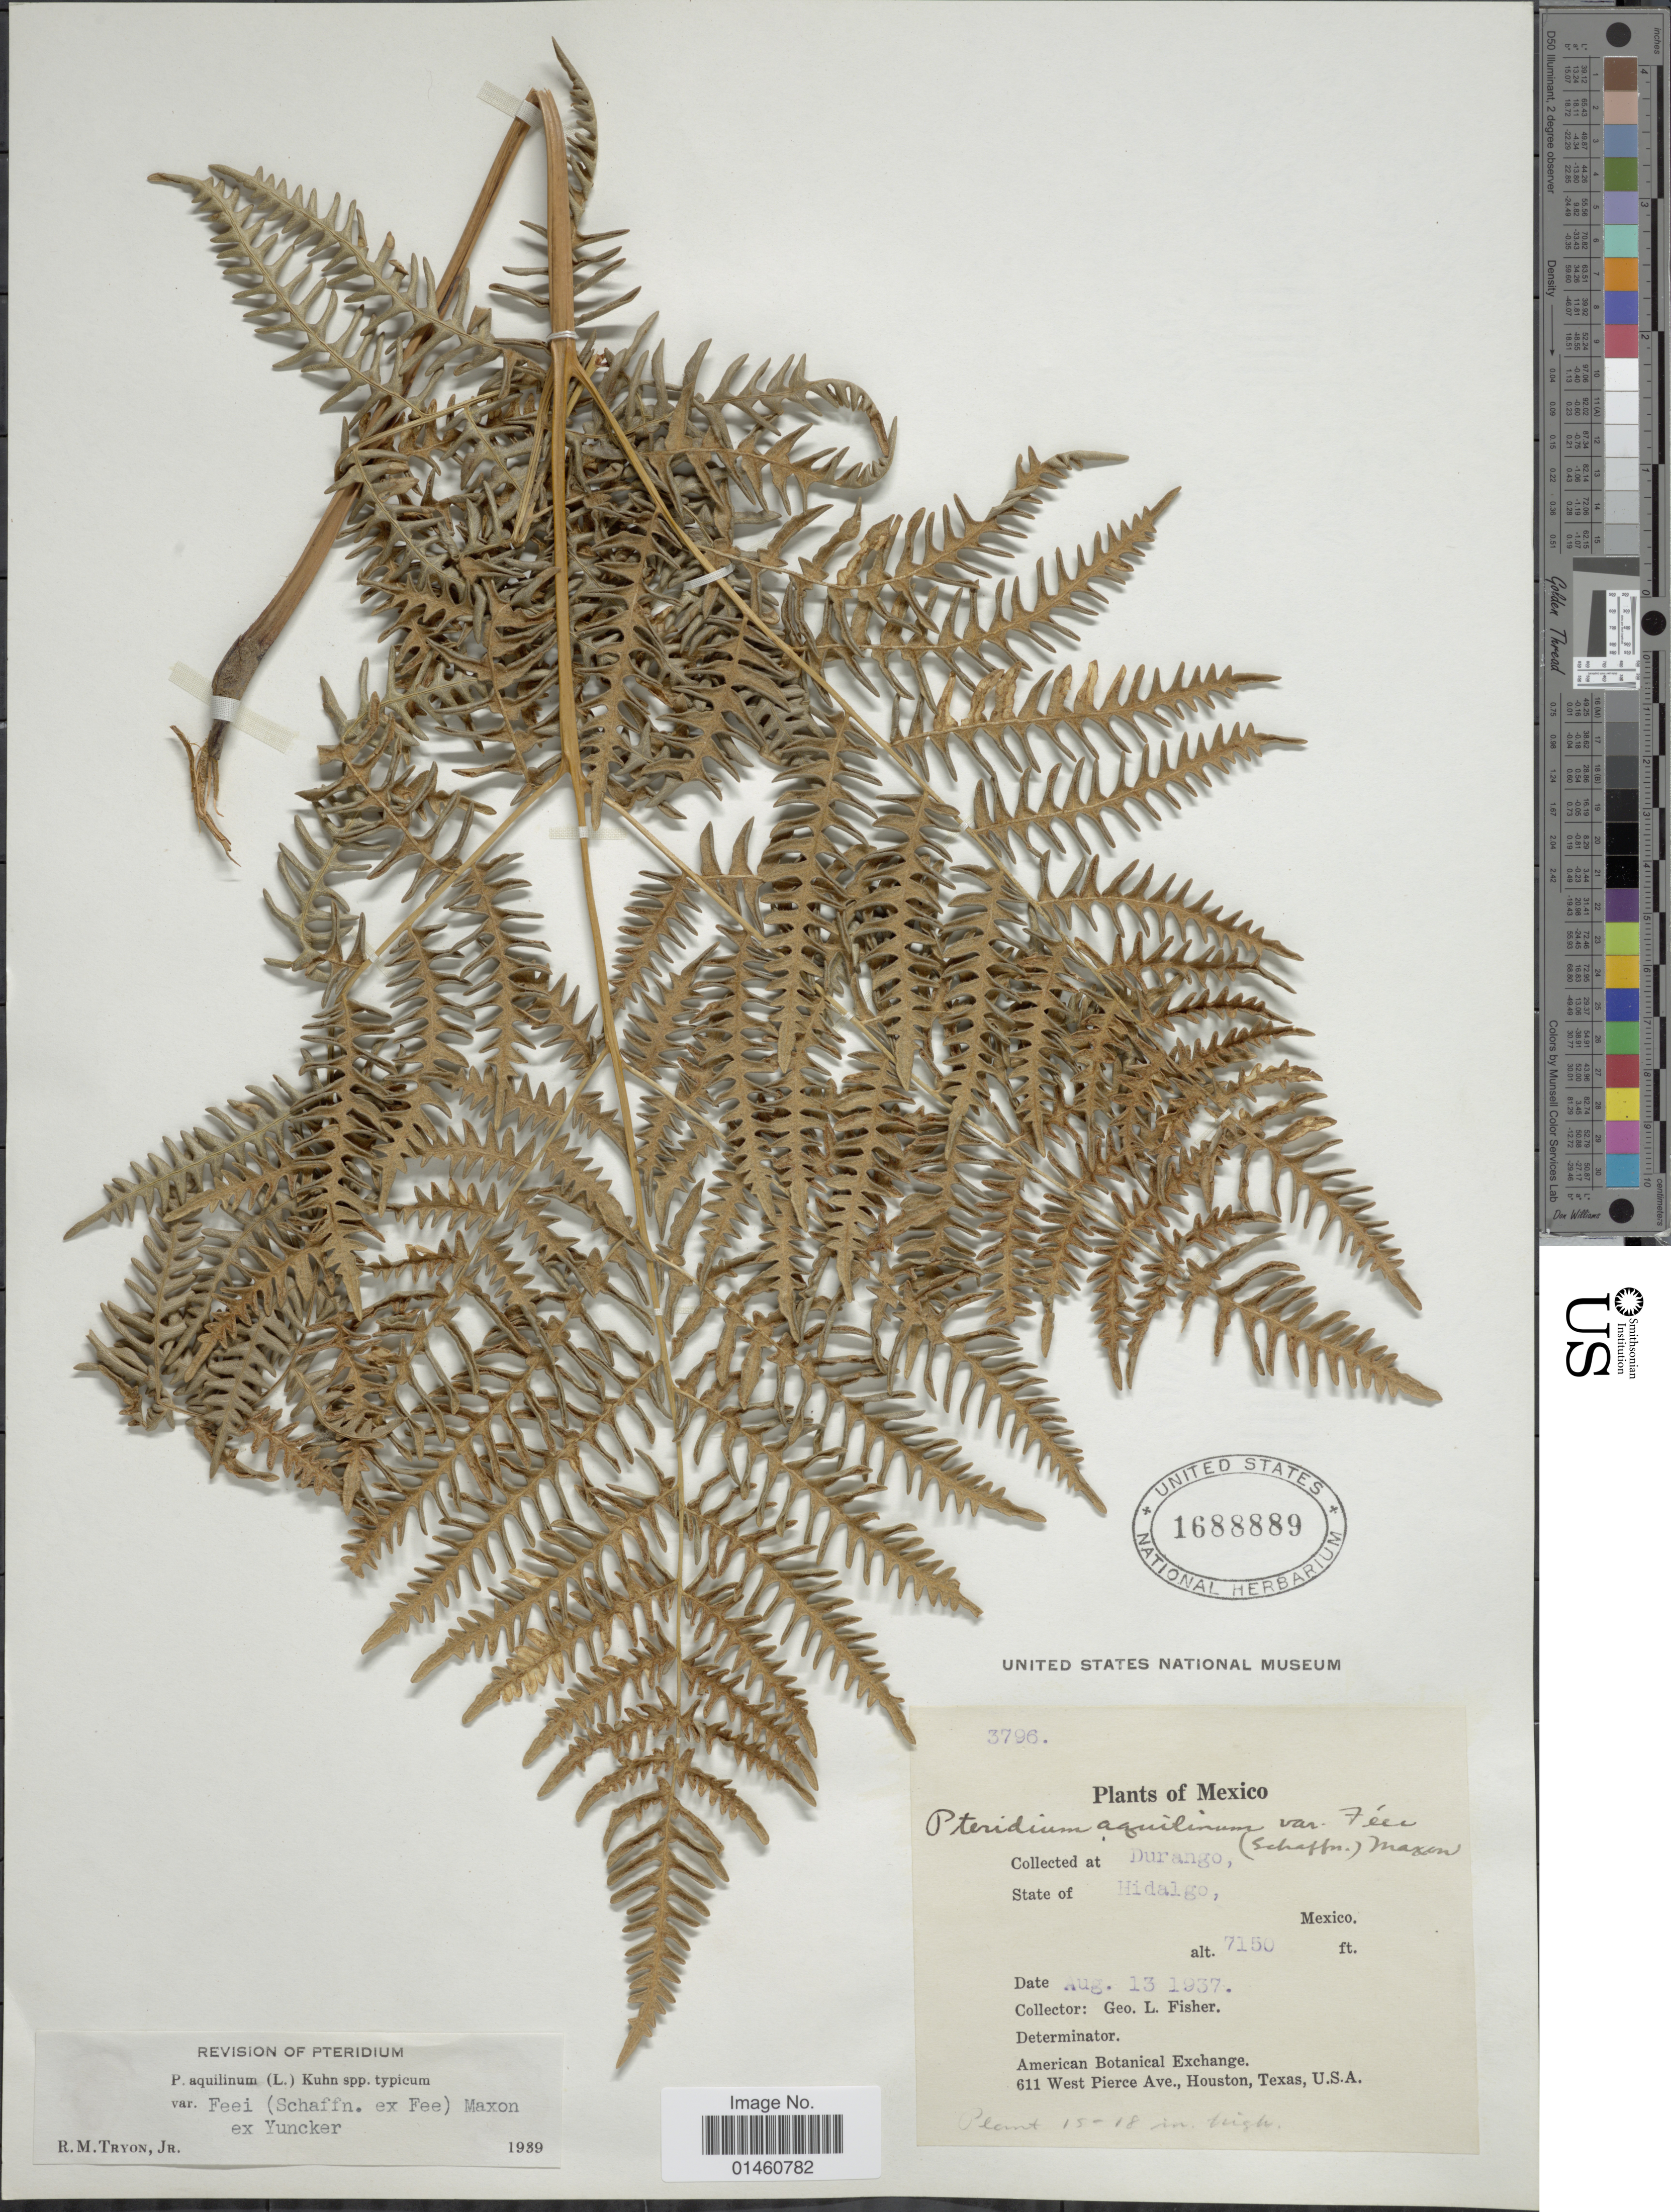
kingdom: Plantae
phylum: Tracheophyta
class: Polypodiopsida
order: Polypodiales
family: Dennstaedtiaceae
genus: Pteridium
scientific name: Pteridium aquilinum var. feei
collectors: G. L. Fisher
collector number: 3796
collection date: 1937-08-13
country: Mexico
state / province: Hidalgo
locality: Durango.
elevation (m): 2179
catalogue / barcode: US 1688889